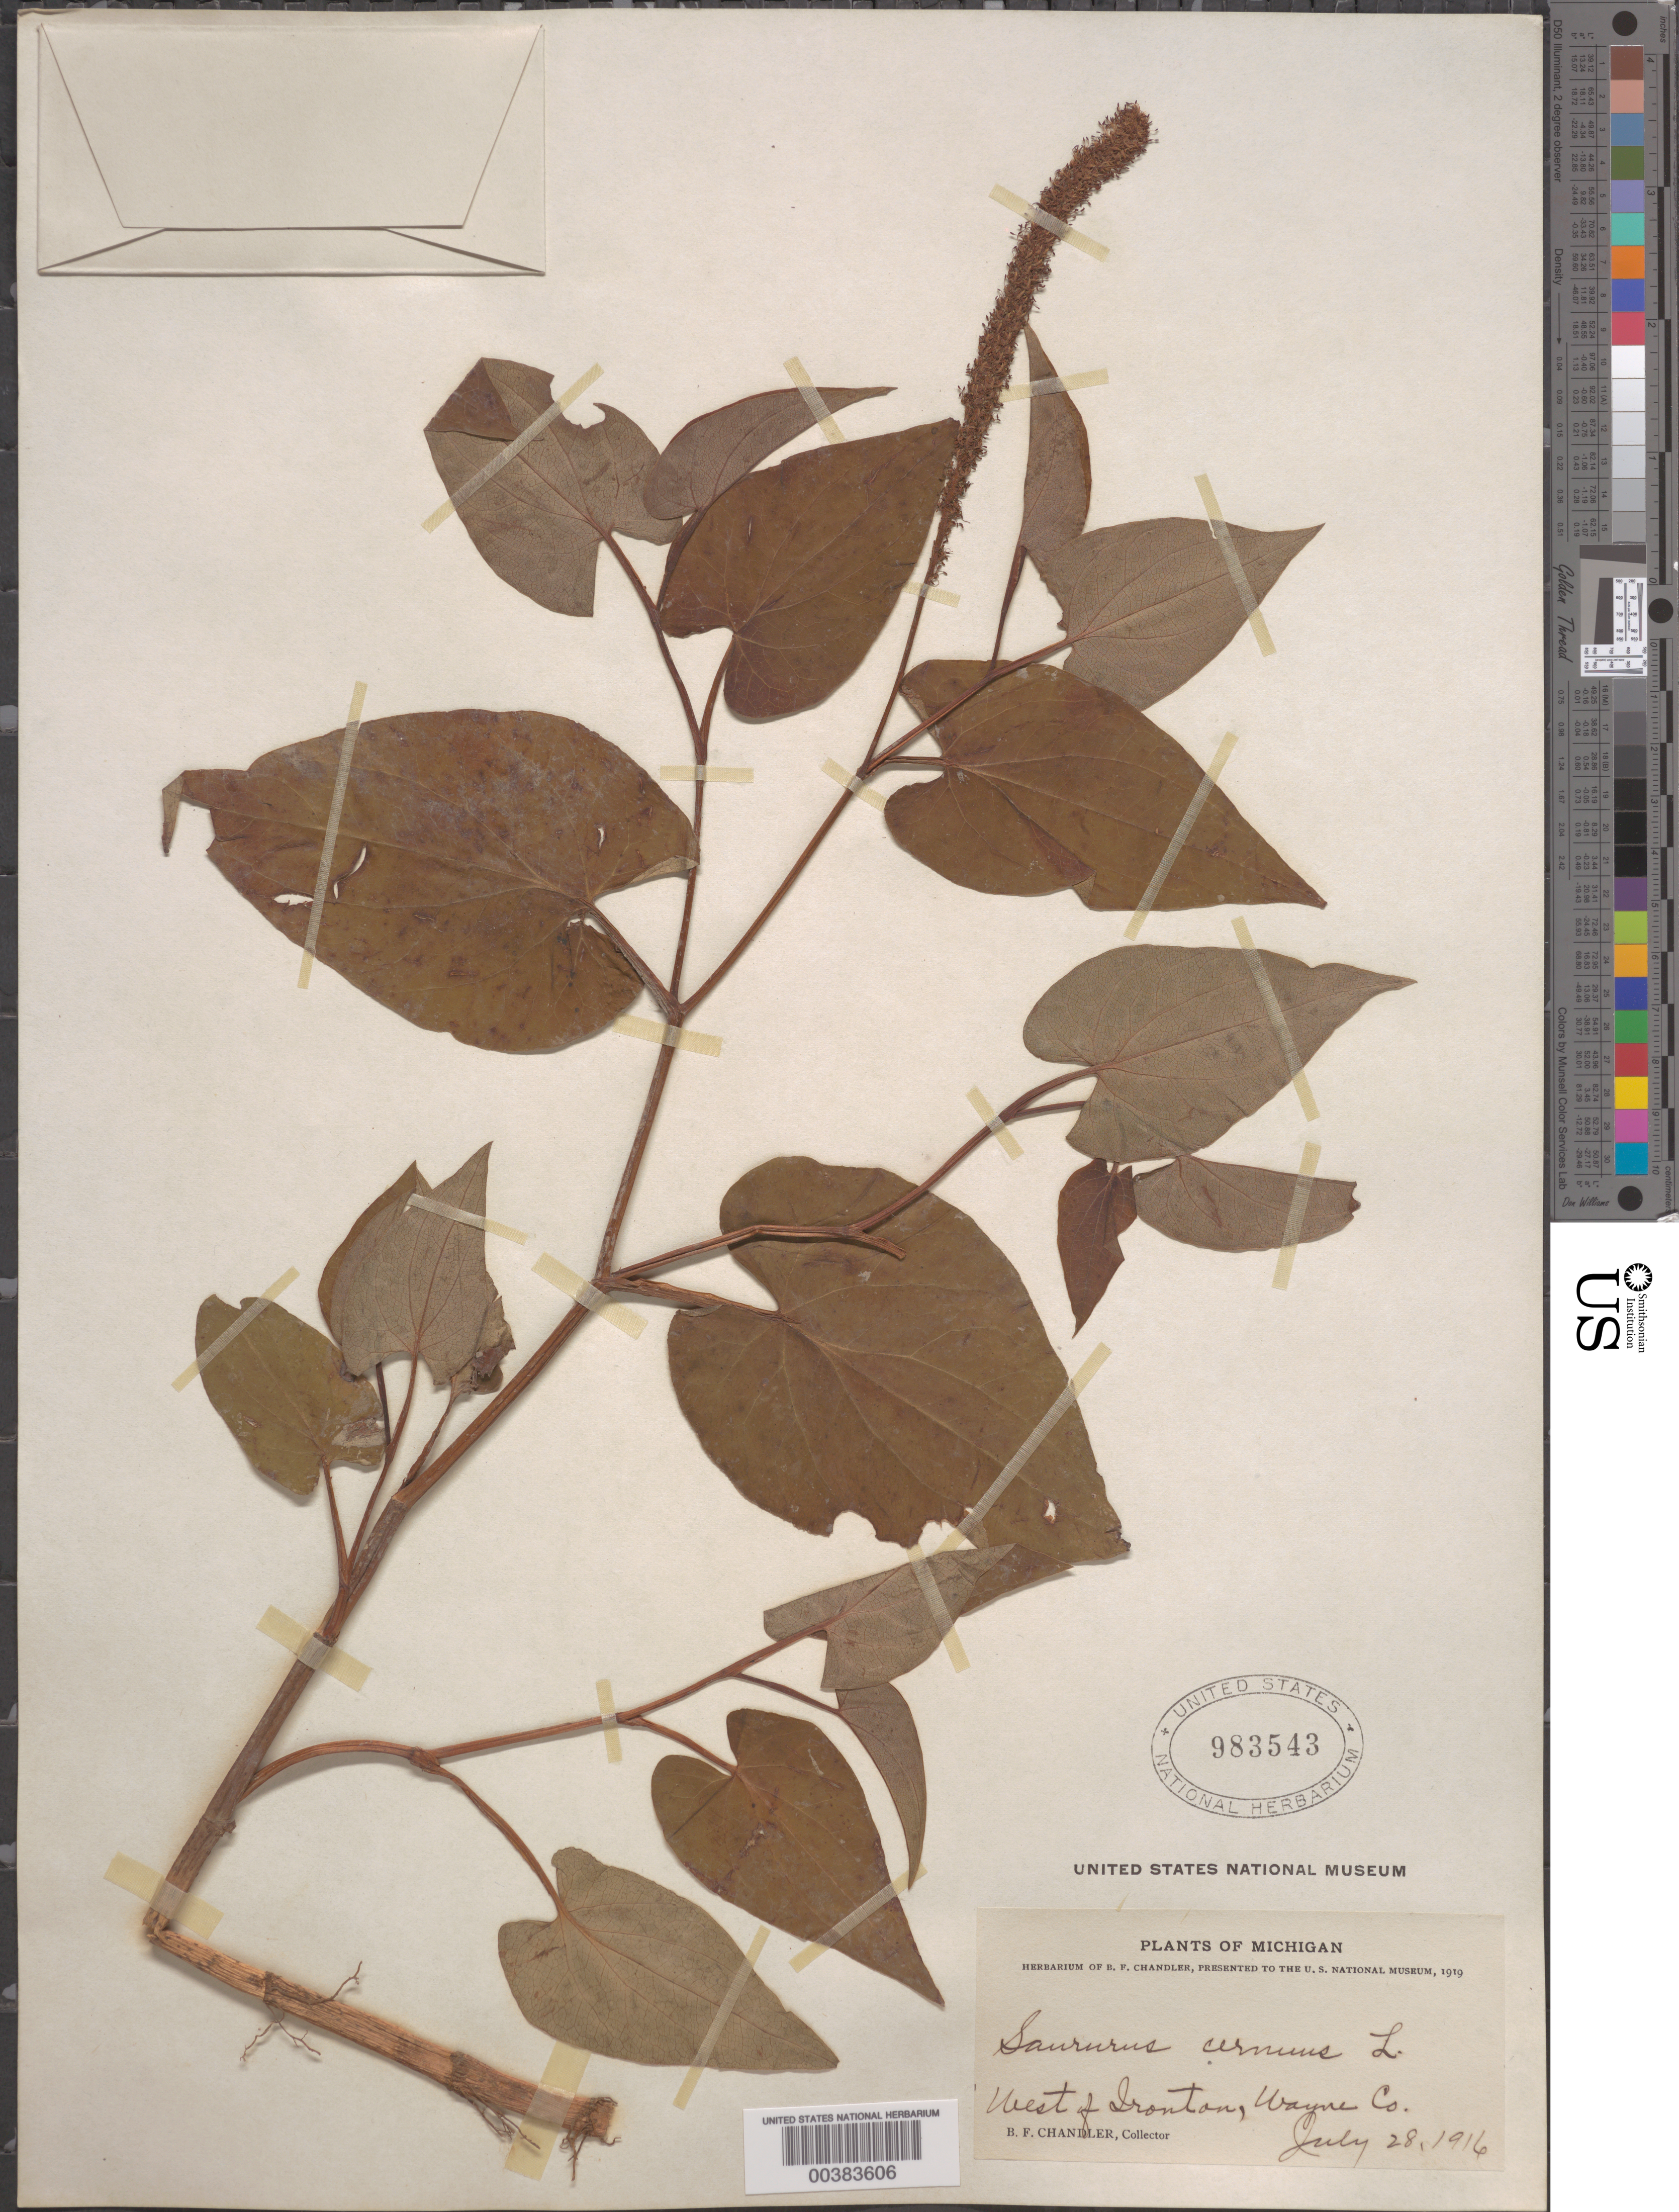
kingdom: Plantae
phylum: Tracheophyta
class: Magnoliopsida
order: Piperales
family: Saururaceae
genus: Saururus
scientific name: Saururus cernuus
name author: L.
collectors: B. F. Chandler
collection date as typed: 28 Jul 1916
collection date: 1916-07-28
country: United States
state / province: Michigan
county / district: Wayne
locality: W of ironton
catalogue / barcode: US 983543